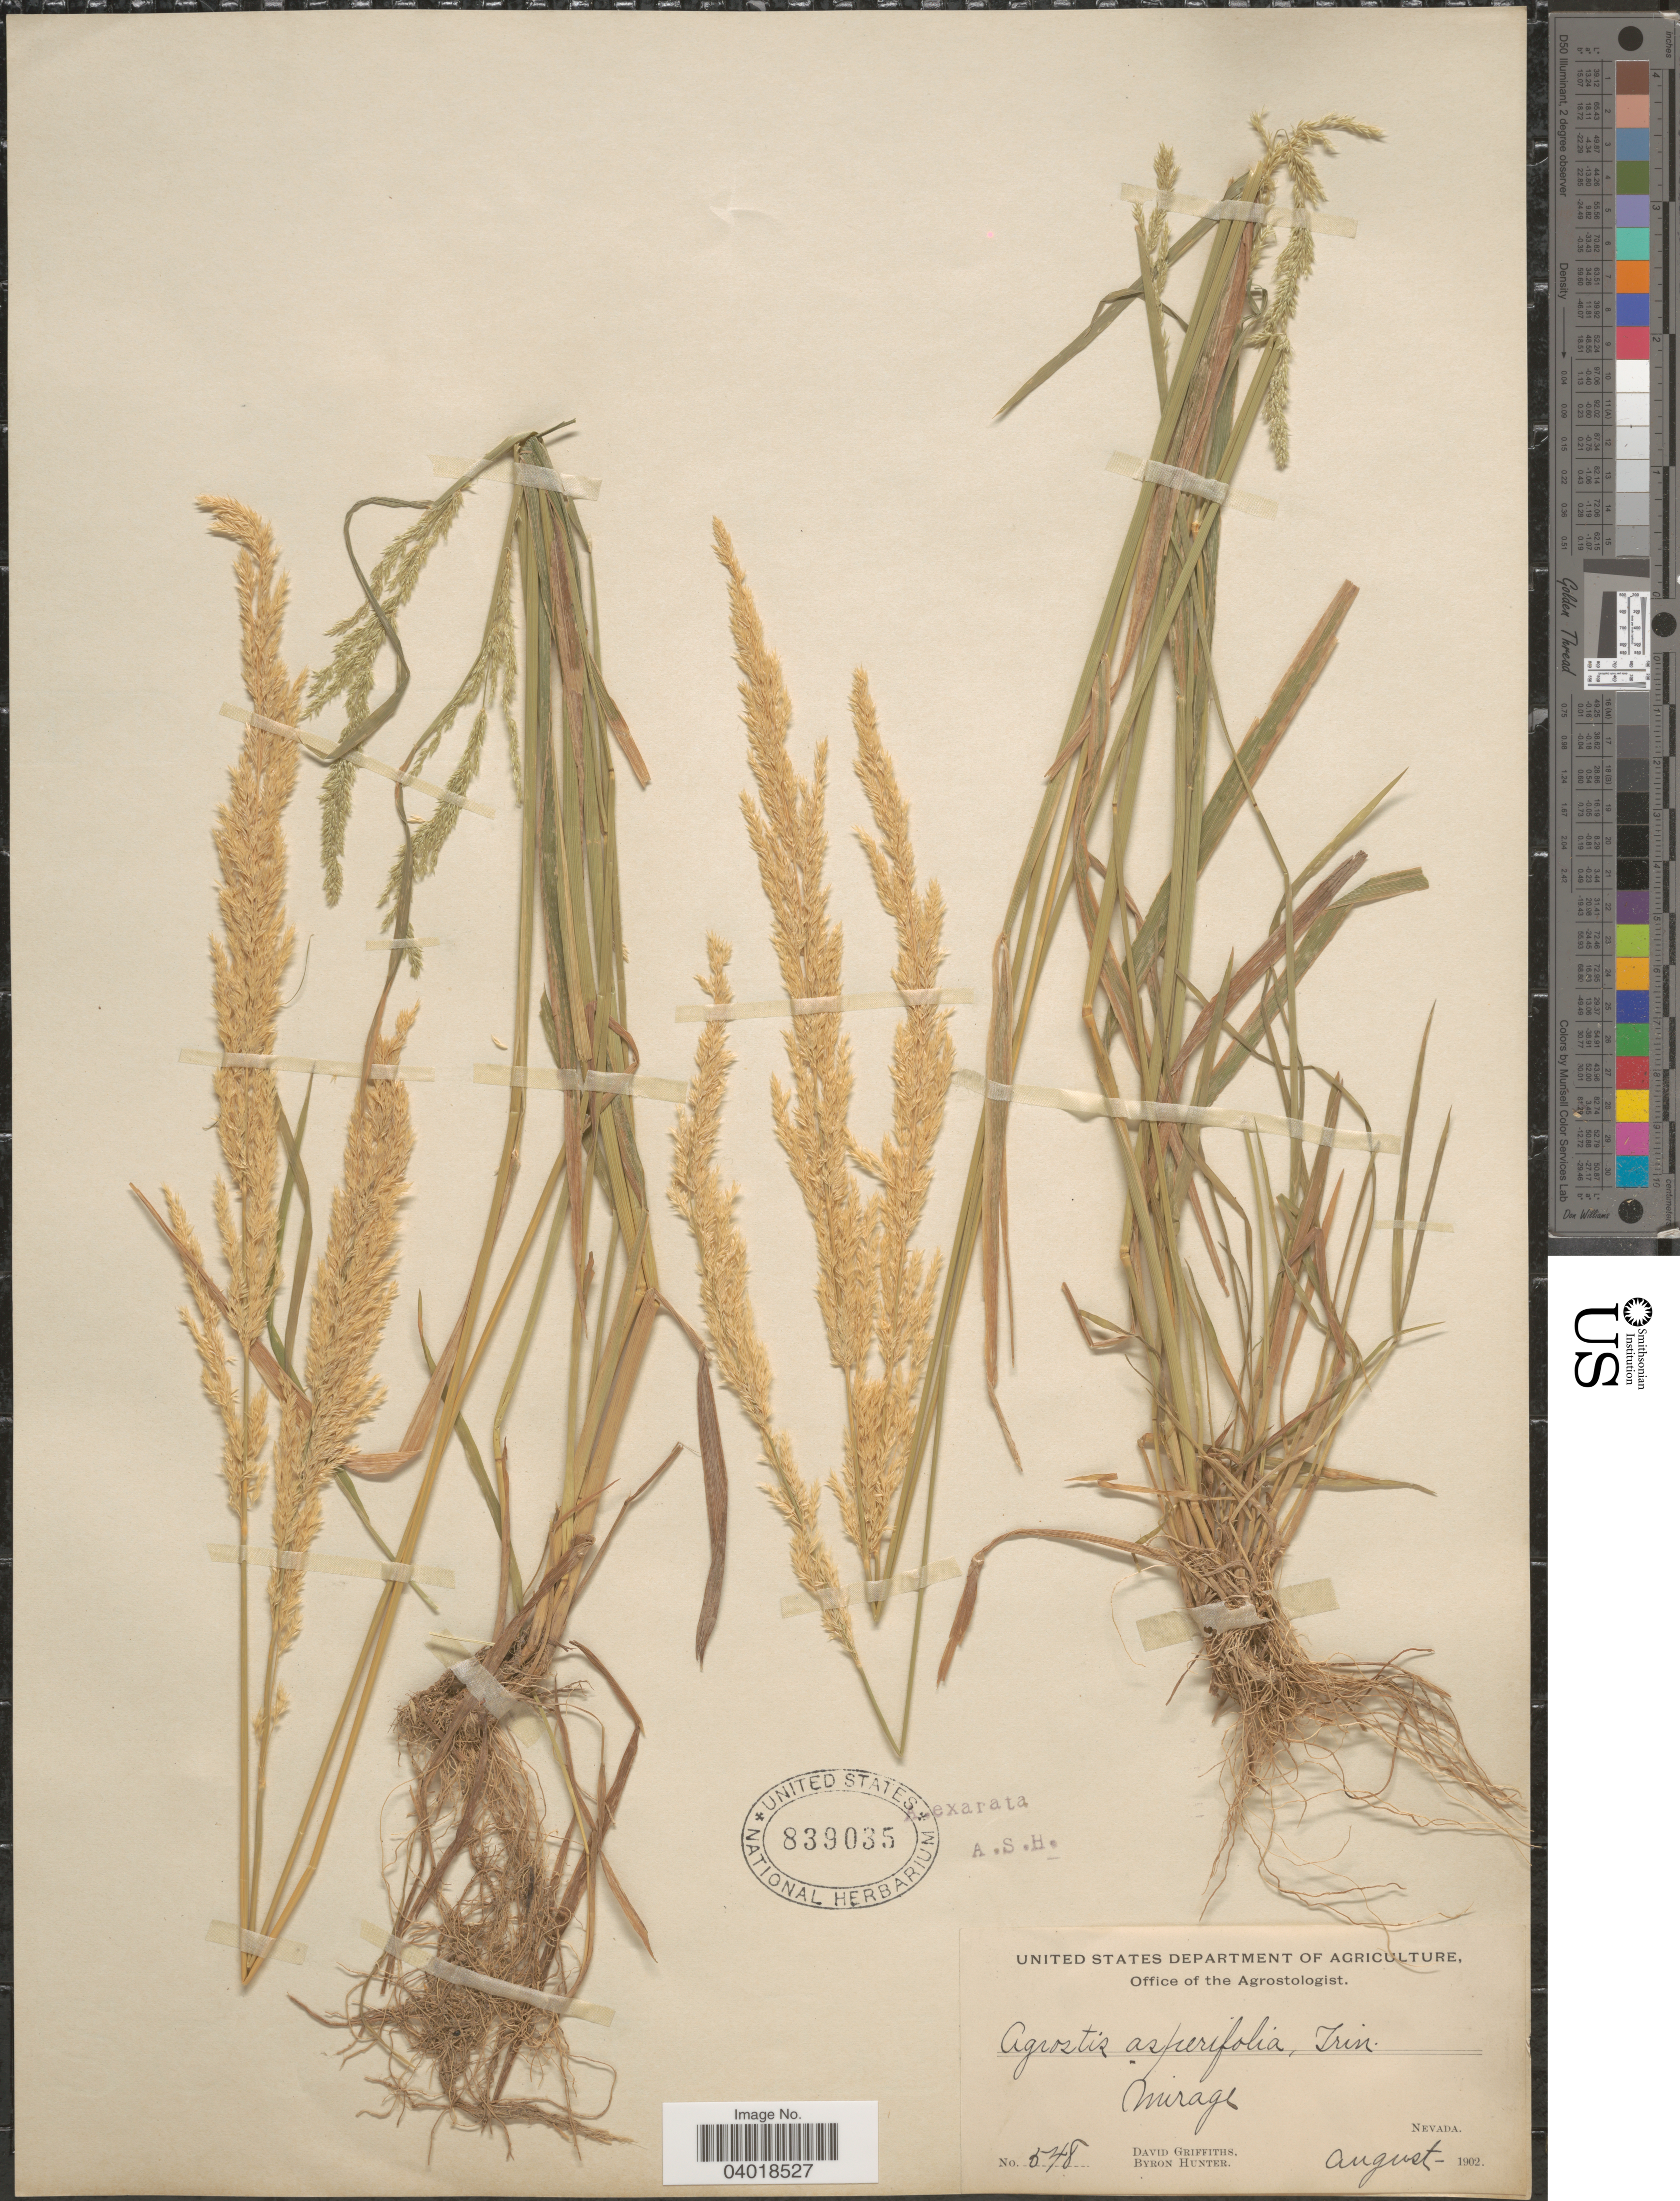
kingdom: Plantae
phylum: Tracheophyta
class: Liliopsida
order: Poales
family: Poaceae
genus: Agrostis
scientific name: Agrostis exarata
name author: Trin.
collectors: D. Griffiths & B. Hunter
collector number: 548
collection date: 1902-08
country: United States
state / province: Nevada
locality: Mirage.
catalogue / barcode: US 839035